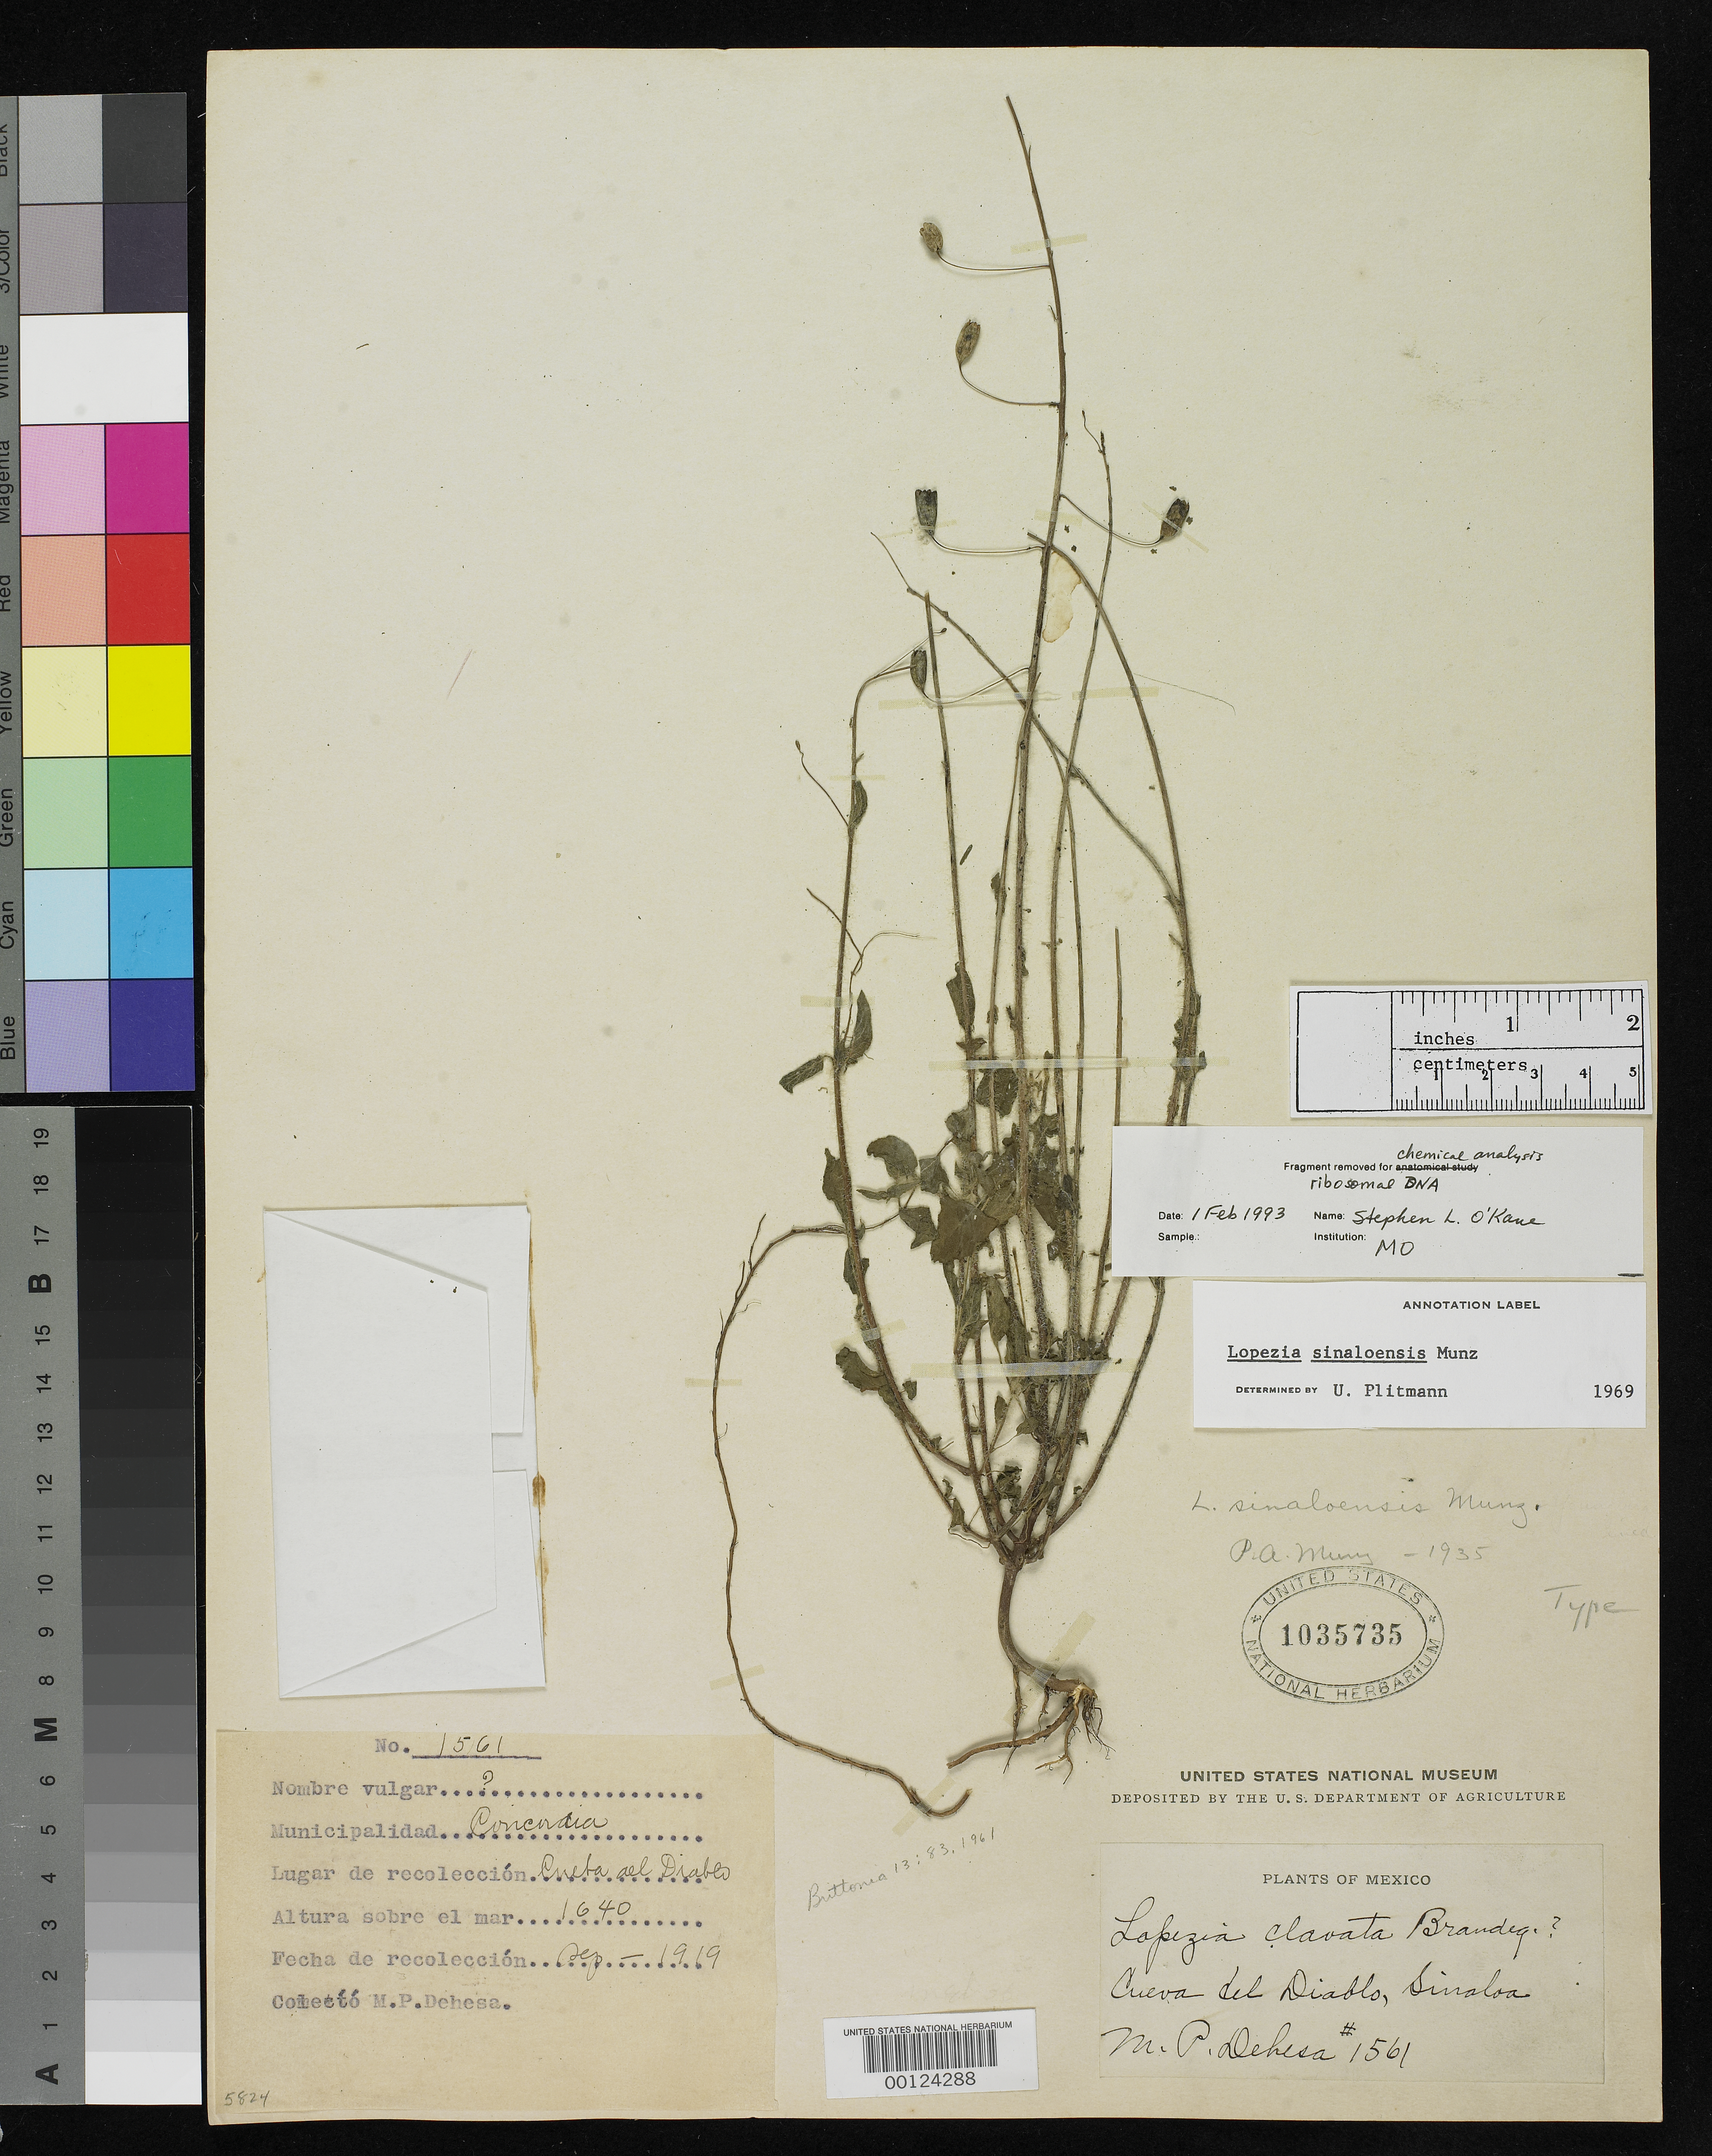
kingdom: Plantae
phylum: Tracheophyta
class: Magnoliopsida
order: Myrtales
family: Onagraceae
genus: Lopezia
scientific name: Lopezia sinaloensis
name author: Munz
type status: Holotype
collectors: M. Dehesa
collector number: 1561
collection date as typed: Sep 1919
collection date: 1919-09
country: Mexico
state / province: Sinaloa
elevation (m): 1640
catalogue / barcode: US 1035735